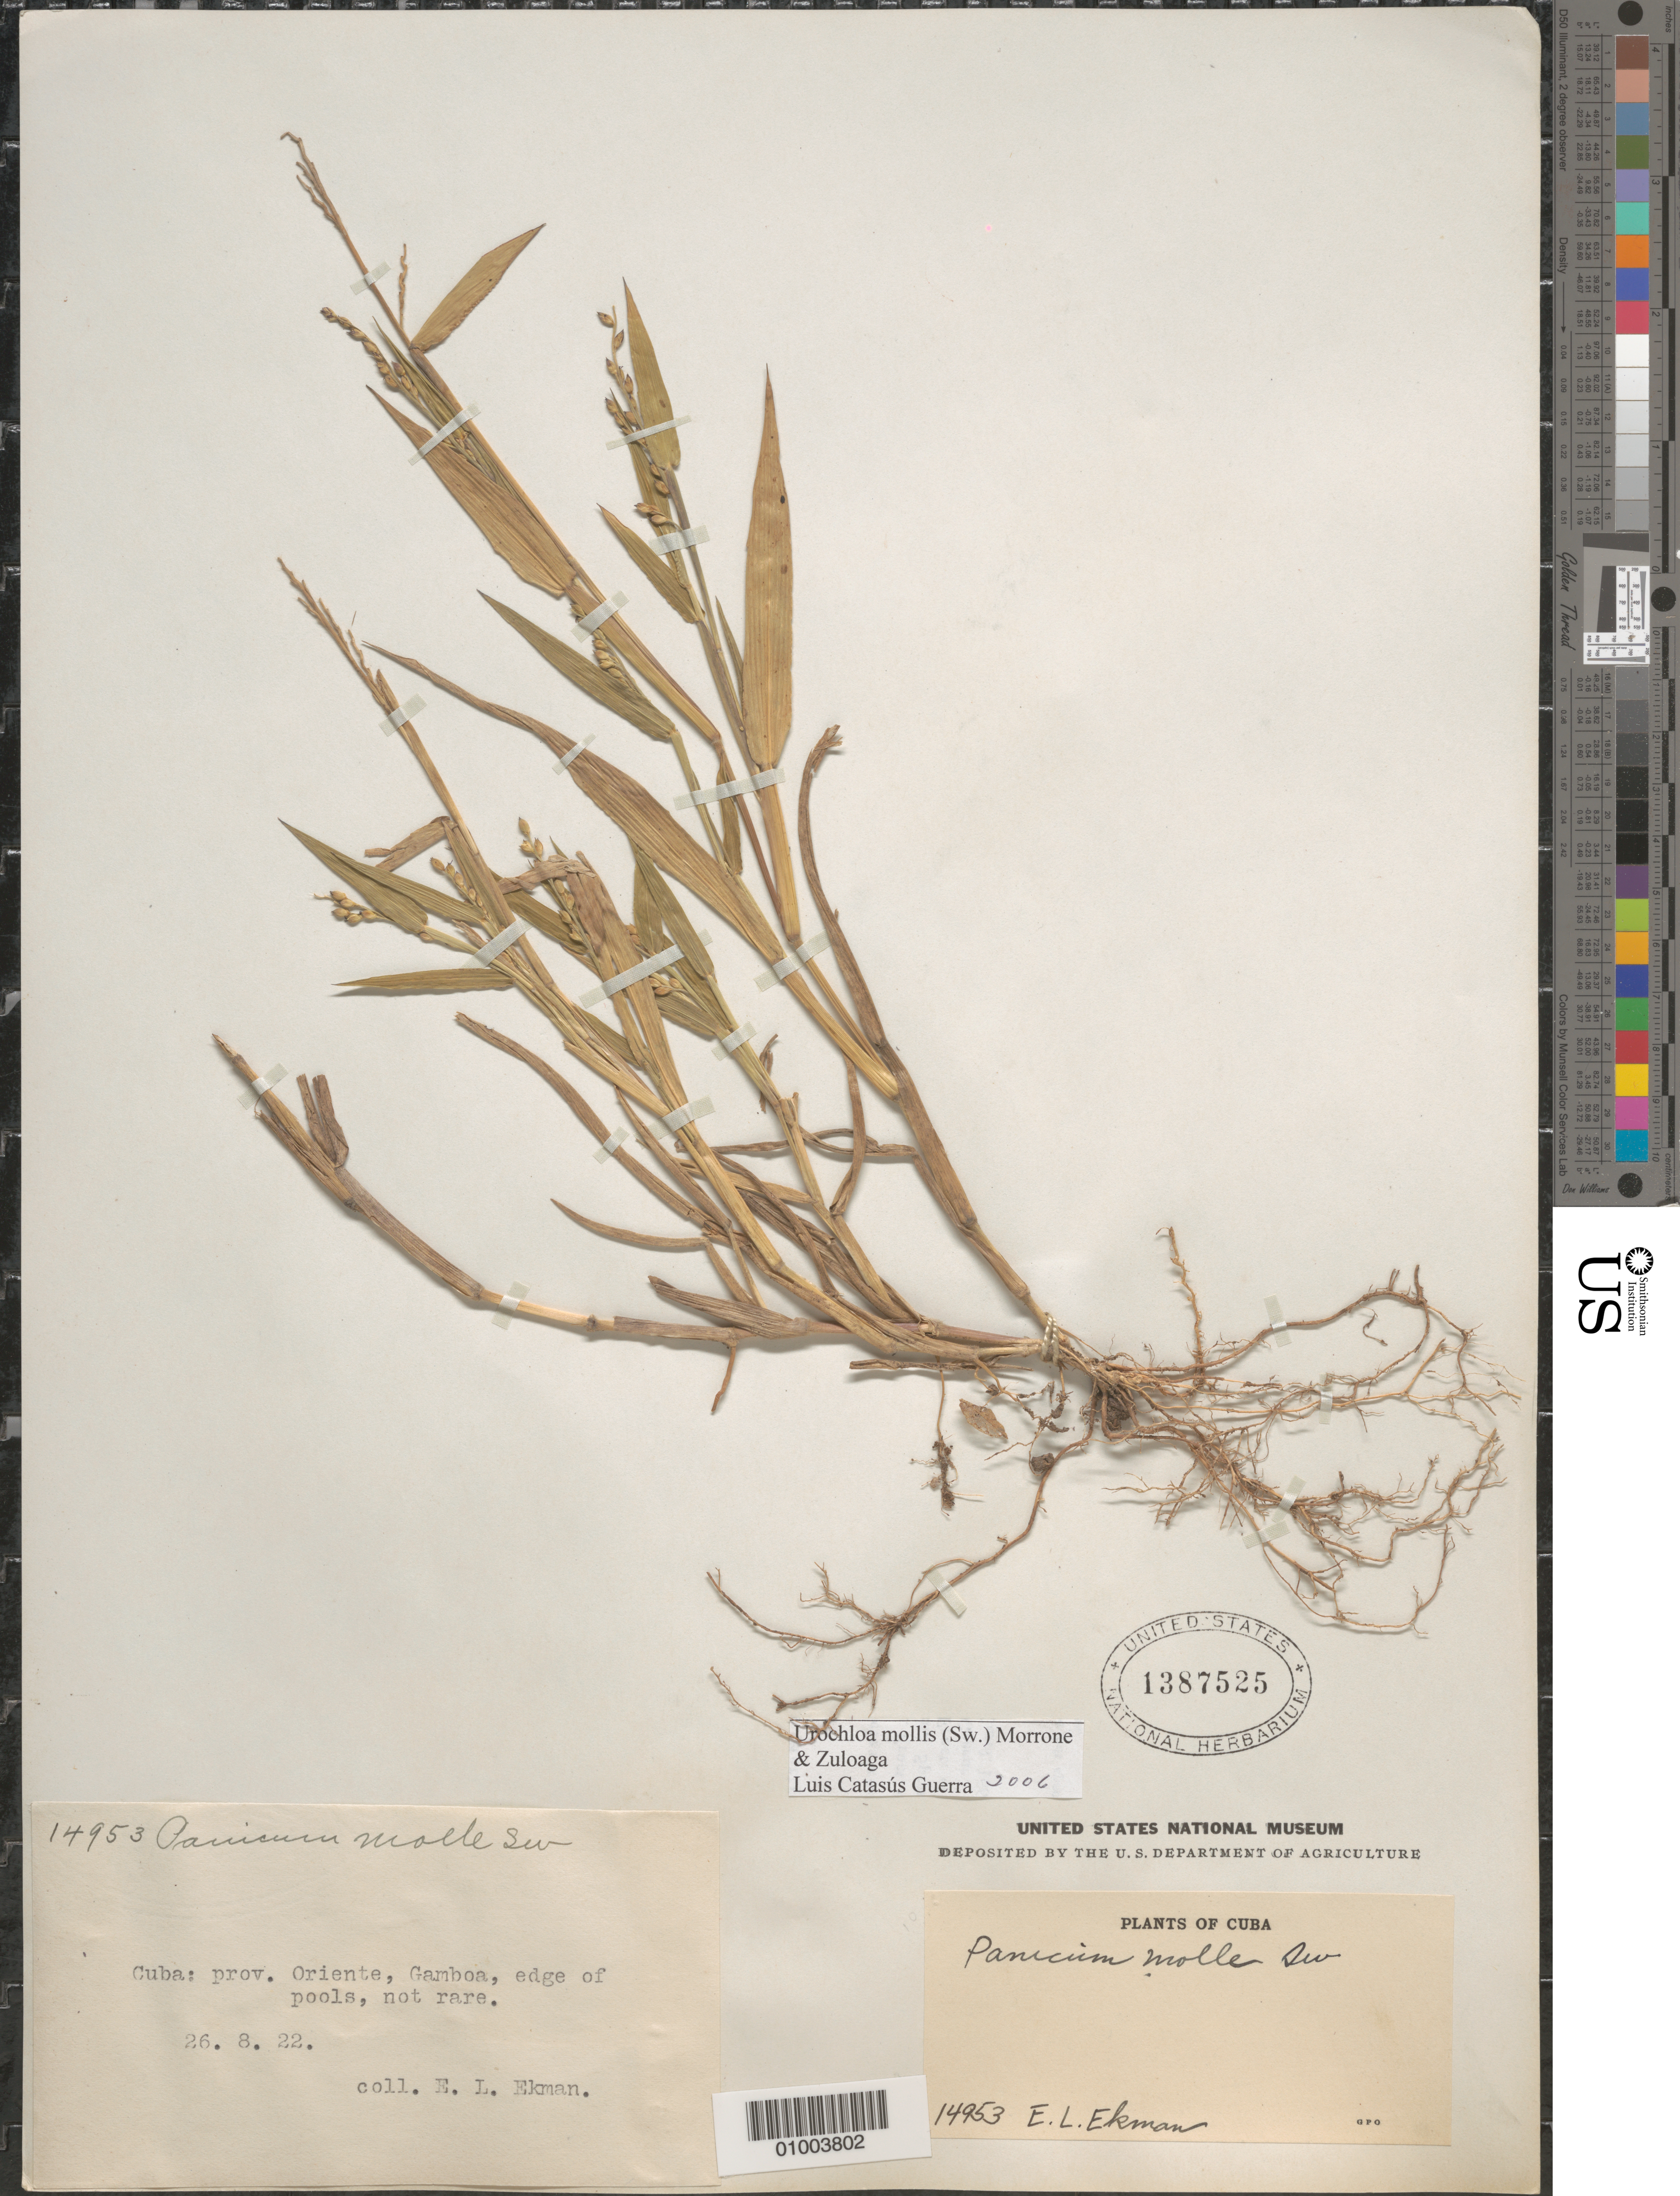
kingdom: Plantae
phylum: Tracheophyta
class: Liliopsida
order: Poales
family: Poaceae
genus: Urochloa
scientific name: Urochloa mollis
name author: (Sw.) Morrone & Zuloaga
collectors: E. L. Ekman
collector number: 14953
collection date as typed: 26 Aug 1922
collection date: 1922-08-26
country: Cuba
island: Cuba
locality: Cuba, Oriente, Gamoa, edge of pools Not rare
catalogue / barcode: US 1387525